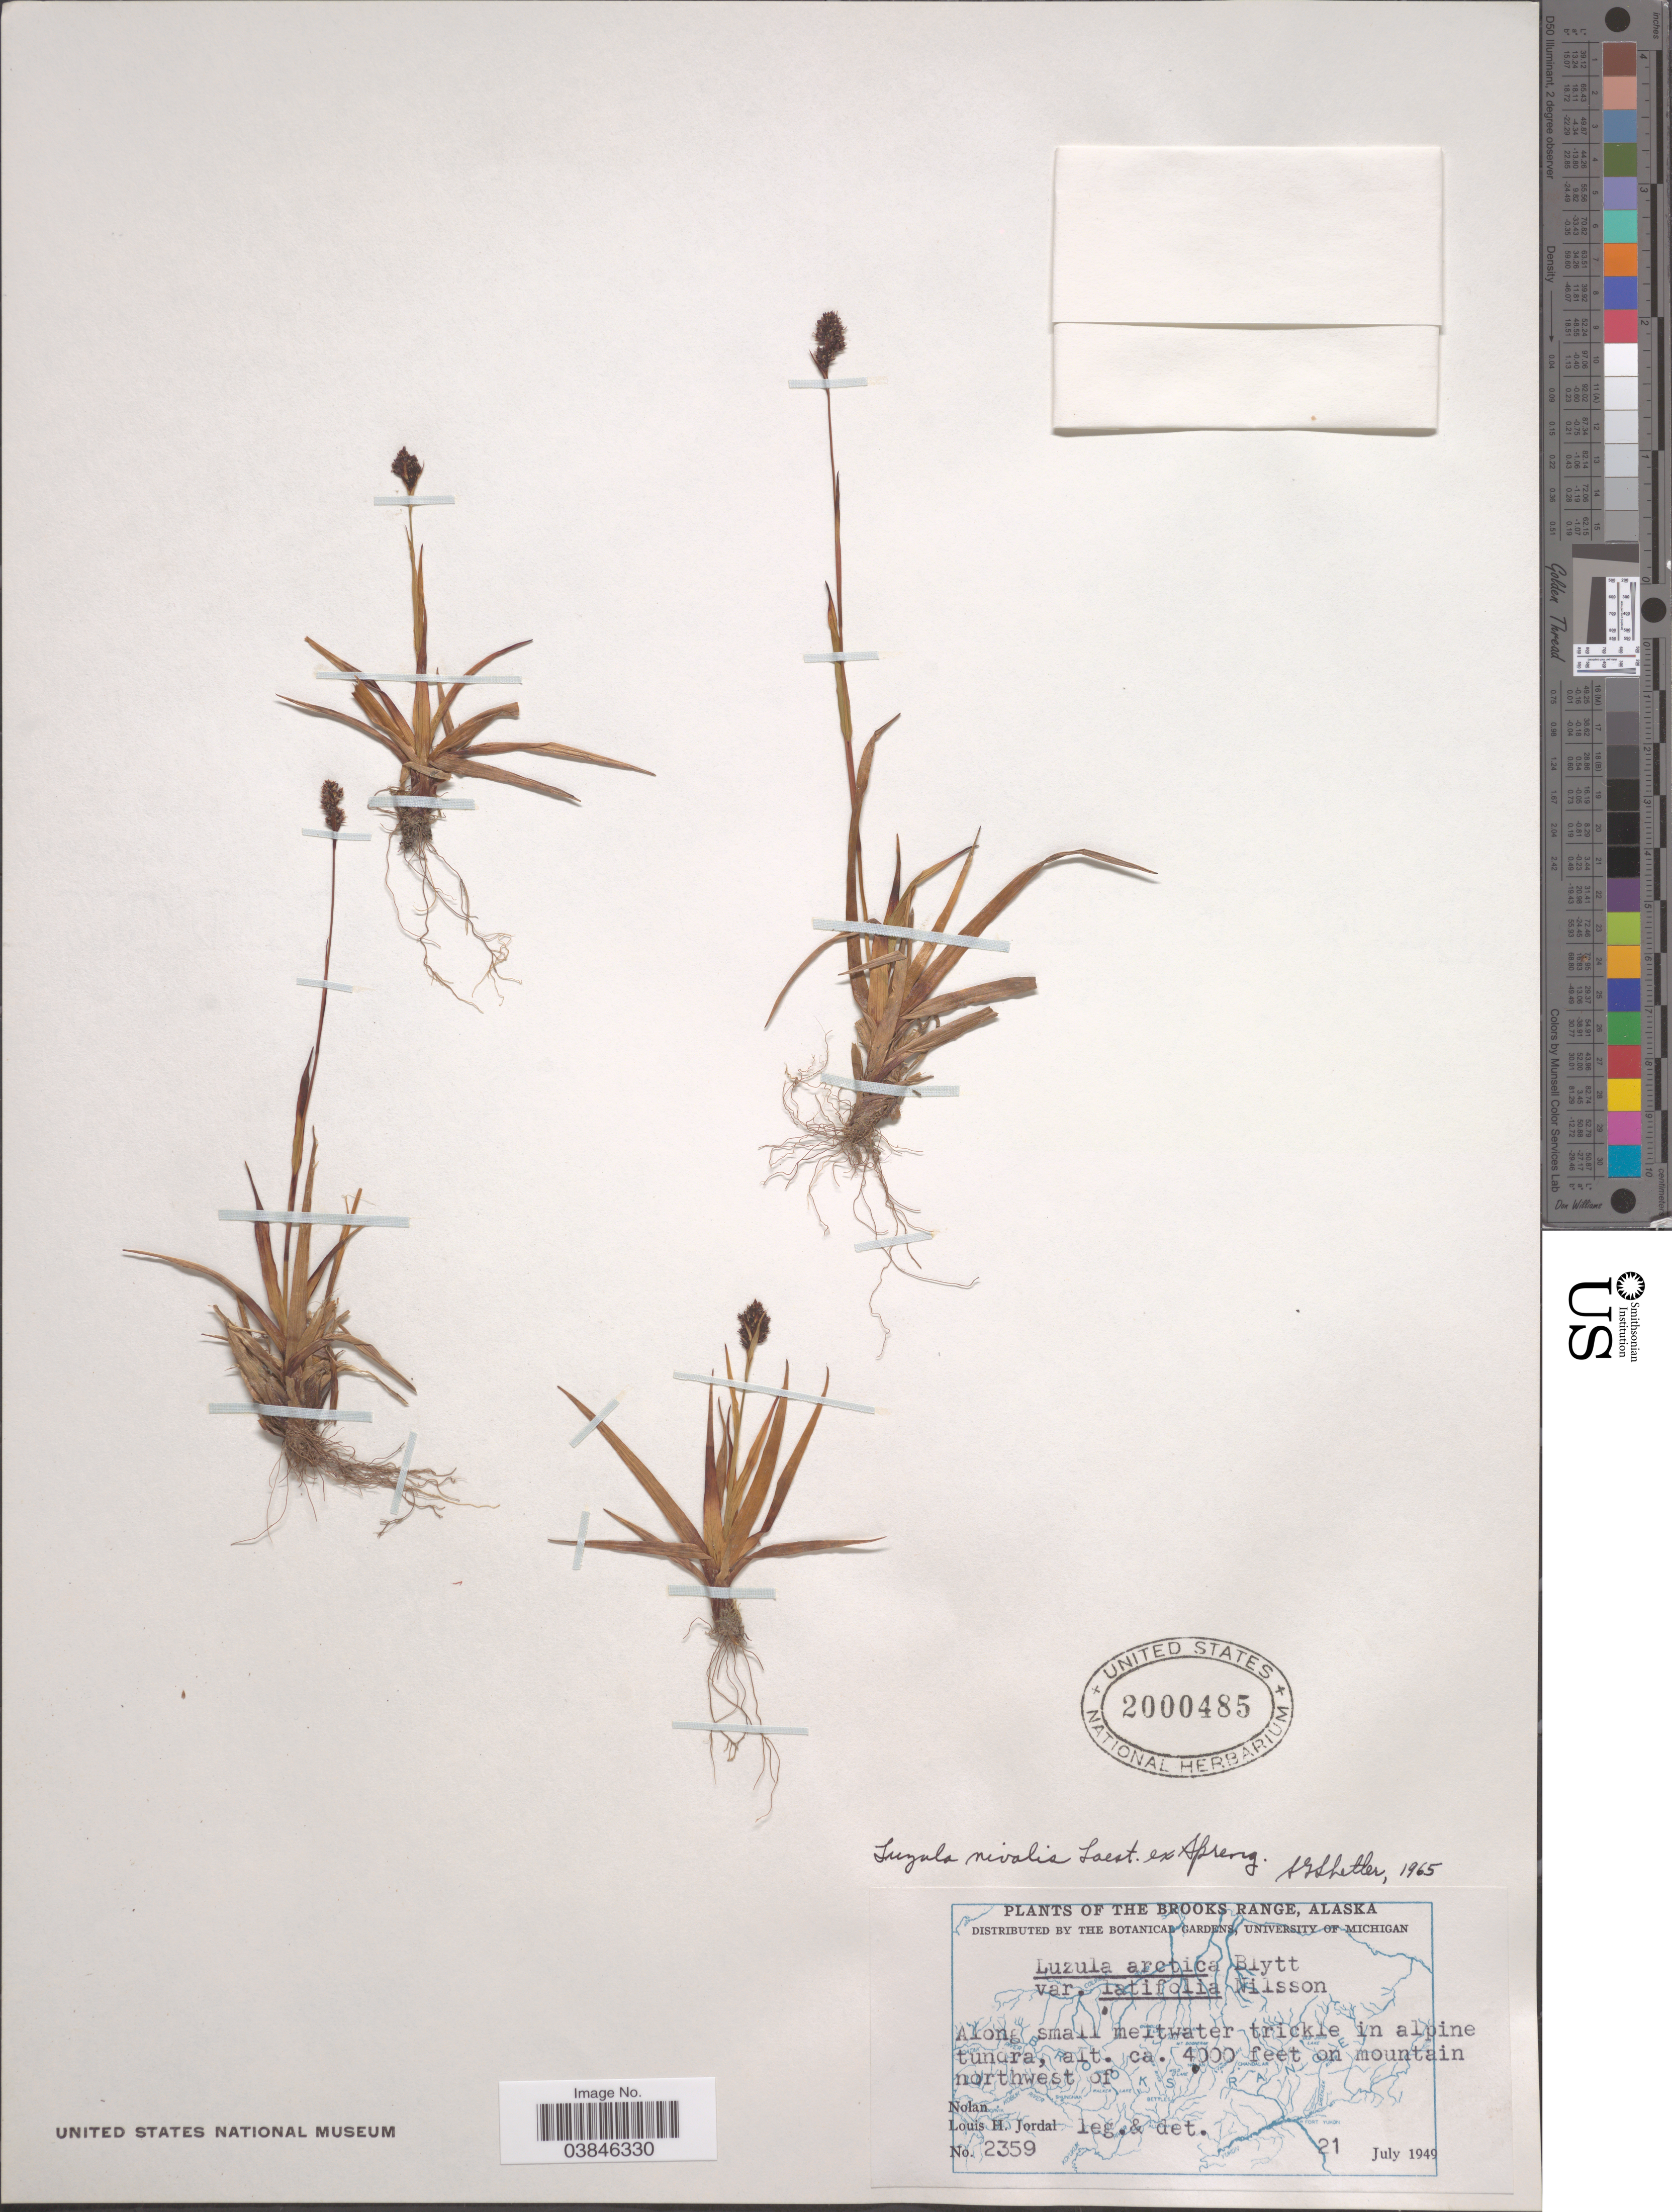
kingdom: Plantae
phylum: Tracheophyta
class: Liliopsida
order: Poales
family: Juncaceae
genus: Luzula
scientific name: Luzula nivalis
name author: (Laest.) Spreng.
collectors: L. Jordal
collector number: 2359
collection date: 1949-07-21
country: United States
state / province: Alaska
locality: The Brooks Range. On mountain northwest of Nolan.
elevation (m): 1219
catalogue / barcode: US 2000485